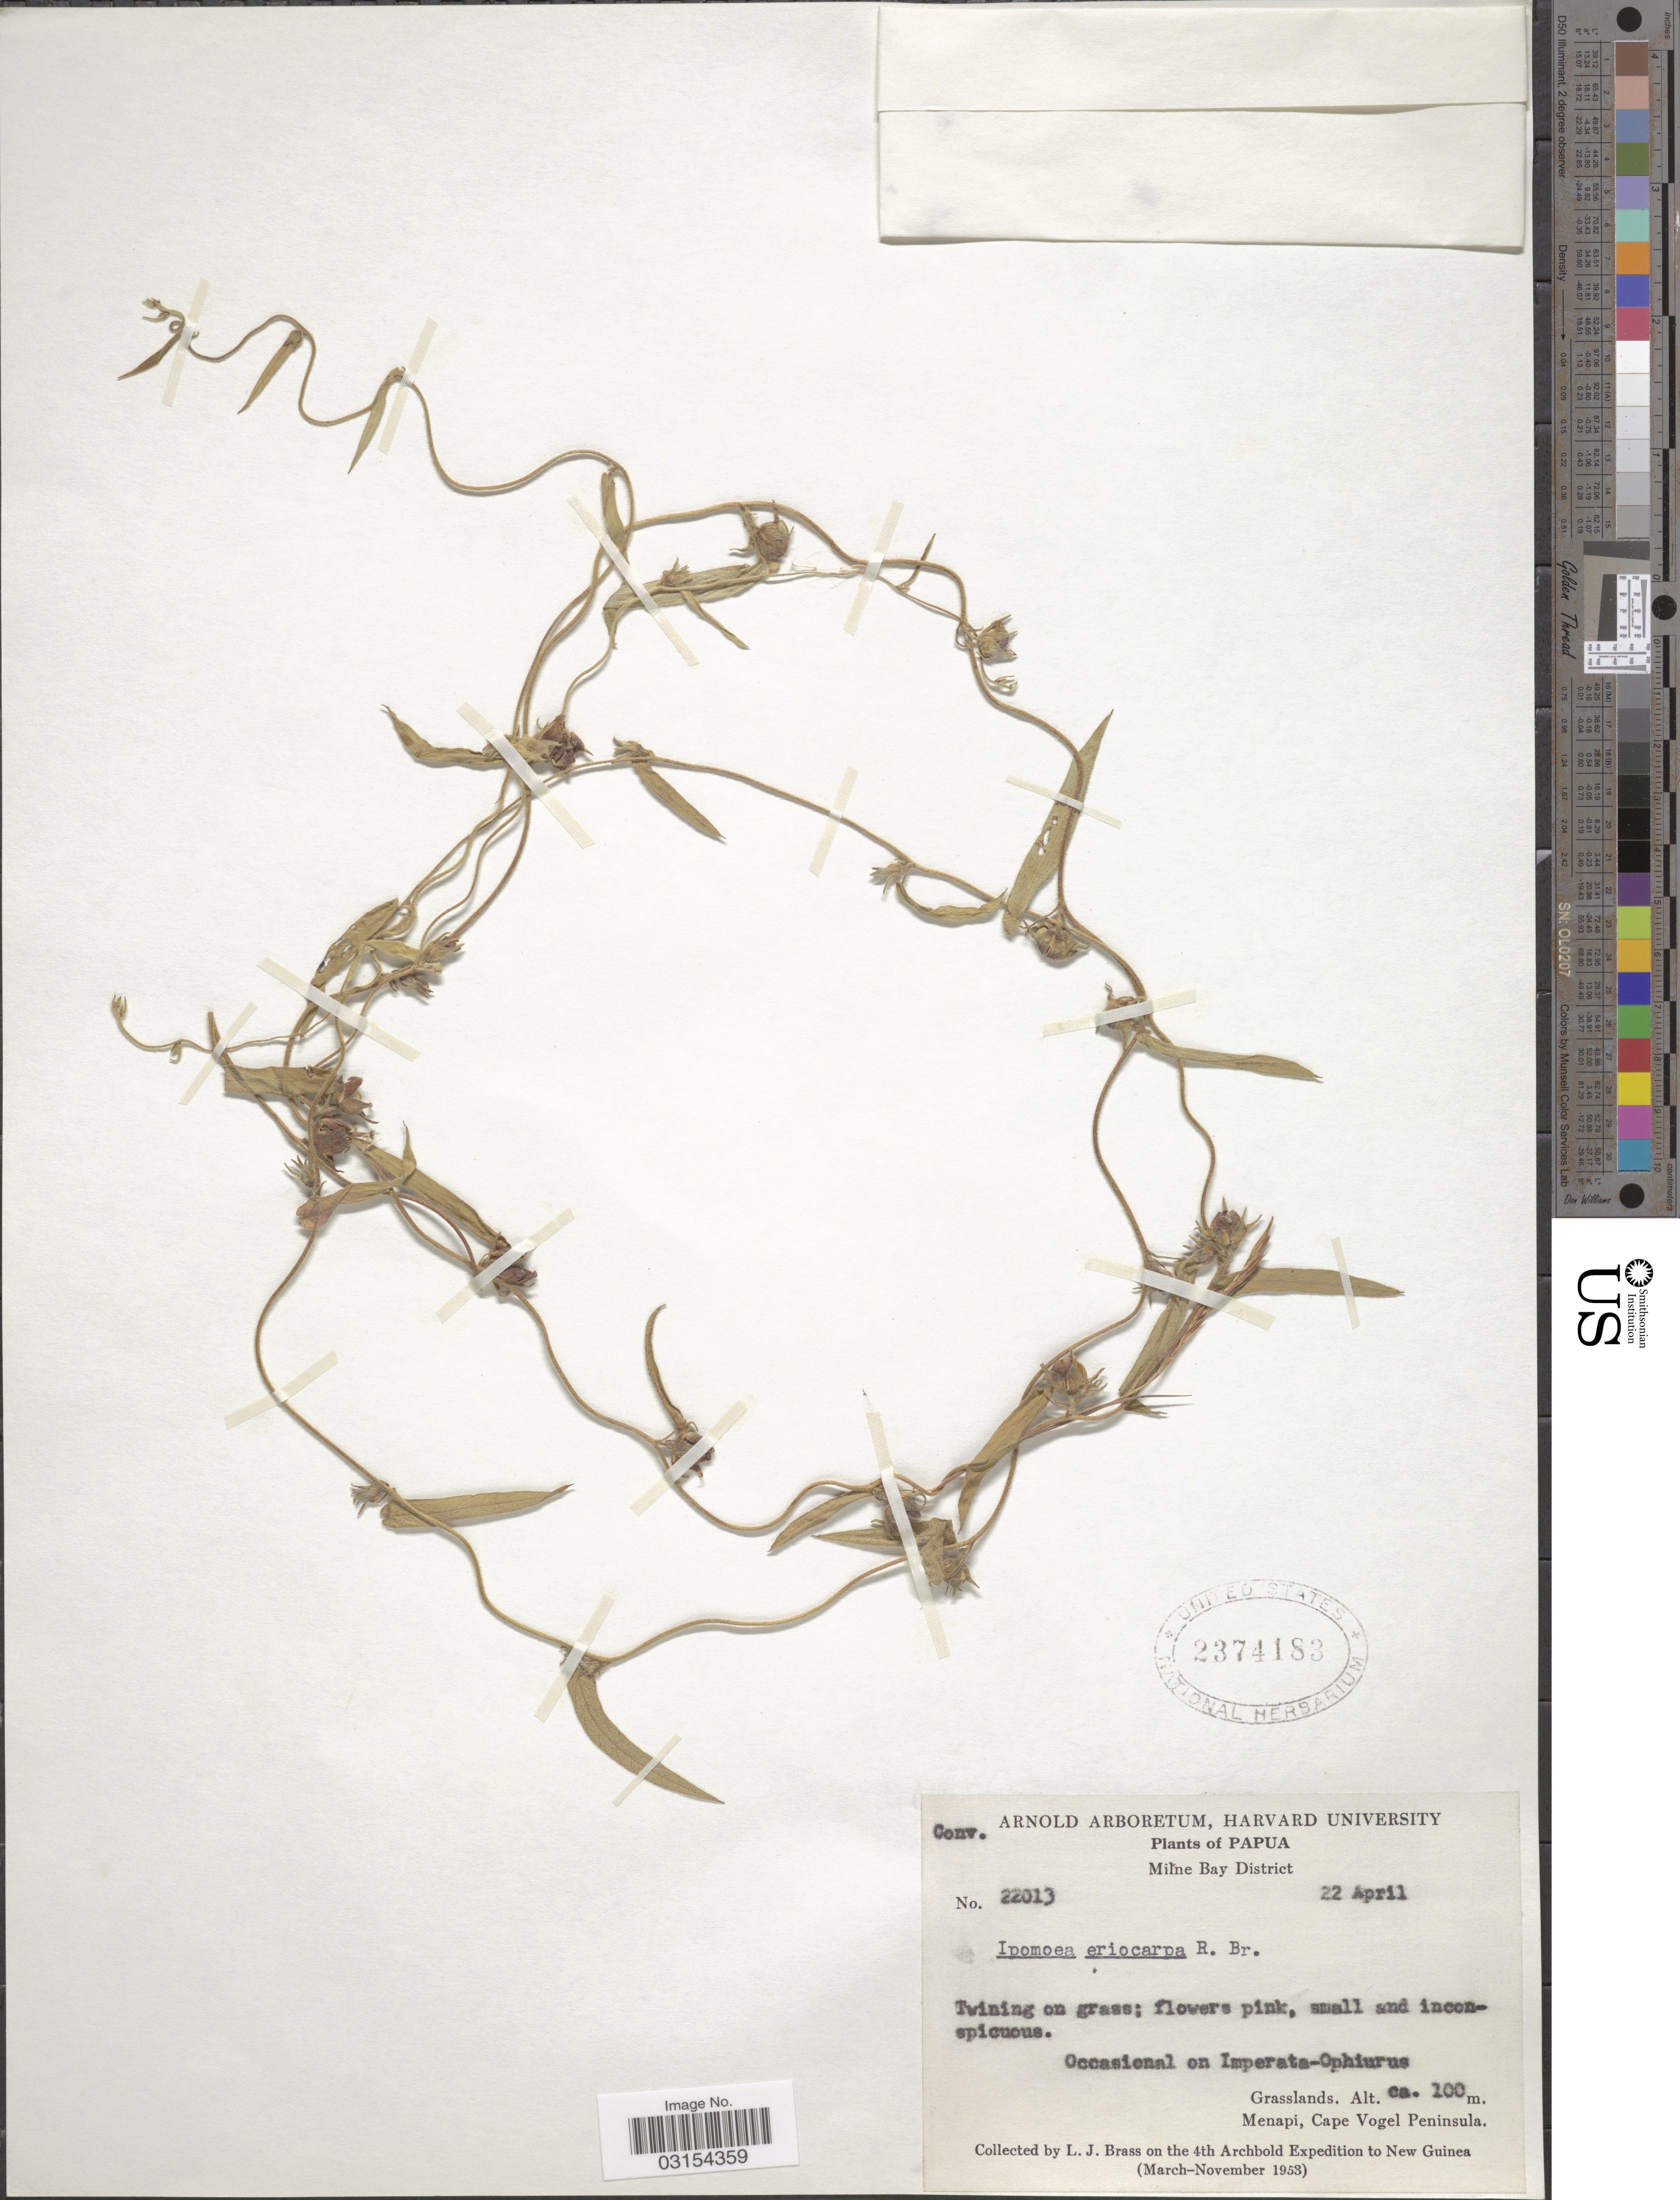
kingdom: Plantae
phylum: Tracheophyta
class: Magnoliopsida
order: Solanales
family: Convolvulaceae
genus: Ipomoea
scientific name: Ipomoea eriocarpa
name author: R. Br.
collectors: L. J. Brass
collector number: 22013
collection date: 1953-04-22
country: Papua New Guinea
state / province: Milne Bay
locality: Papua. Milne Bay District. Menapi, Cape Vogel Peninsula. New Guinea.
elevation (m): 100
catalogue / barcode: US 2374183